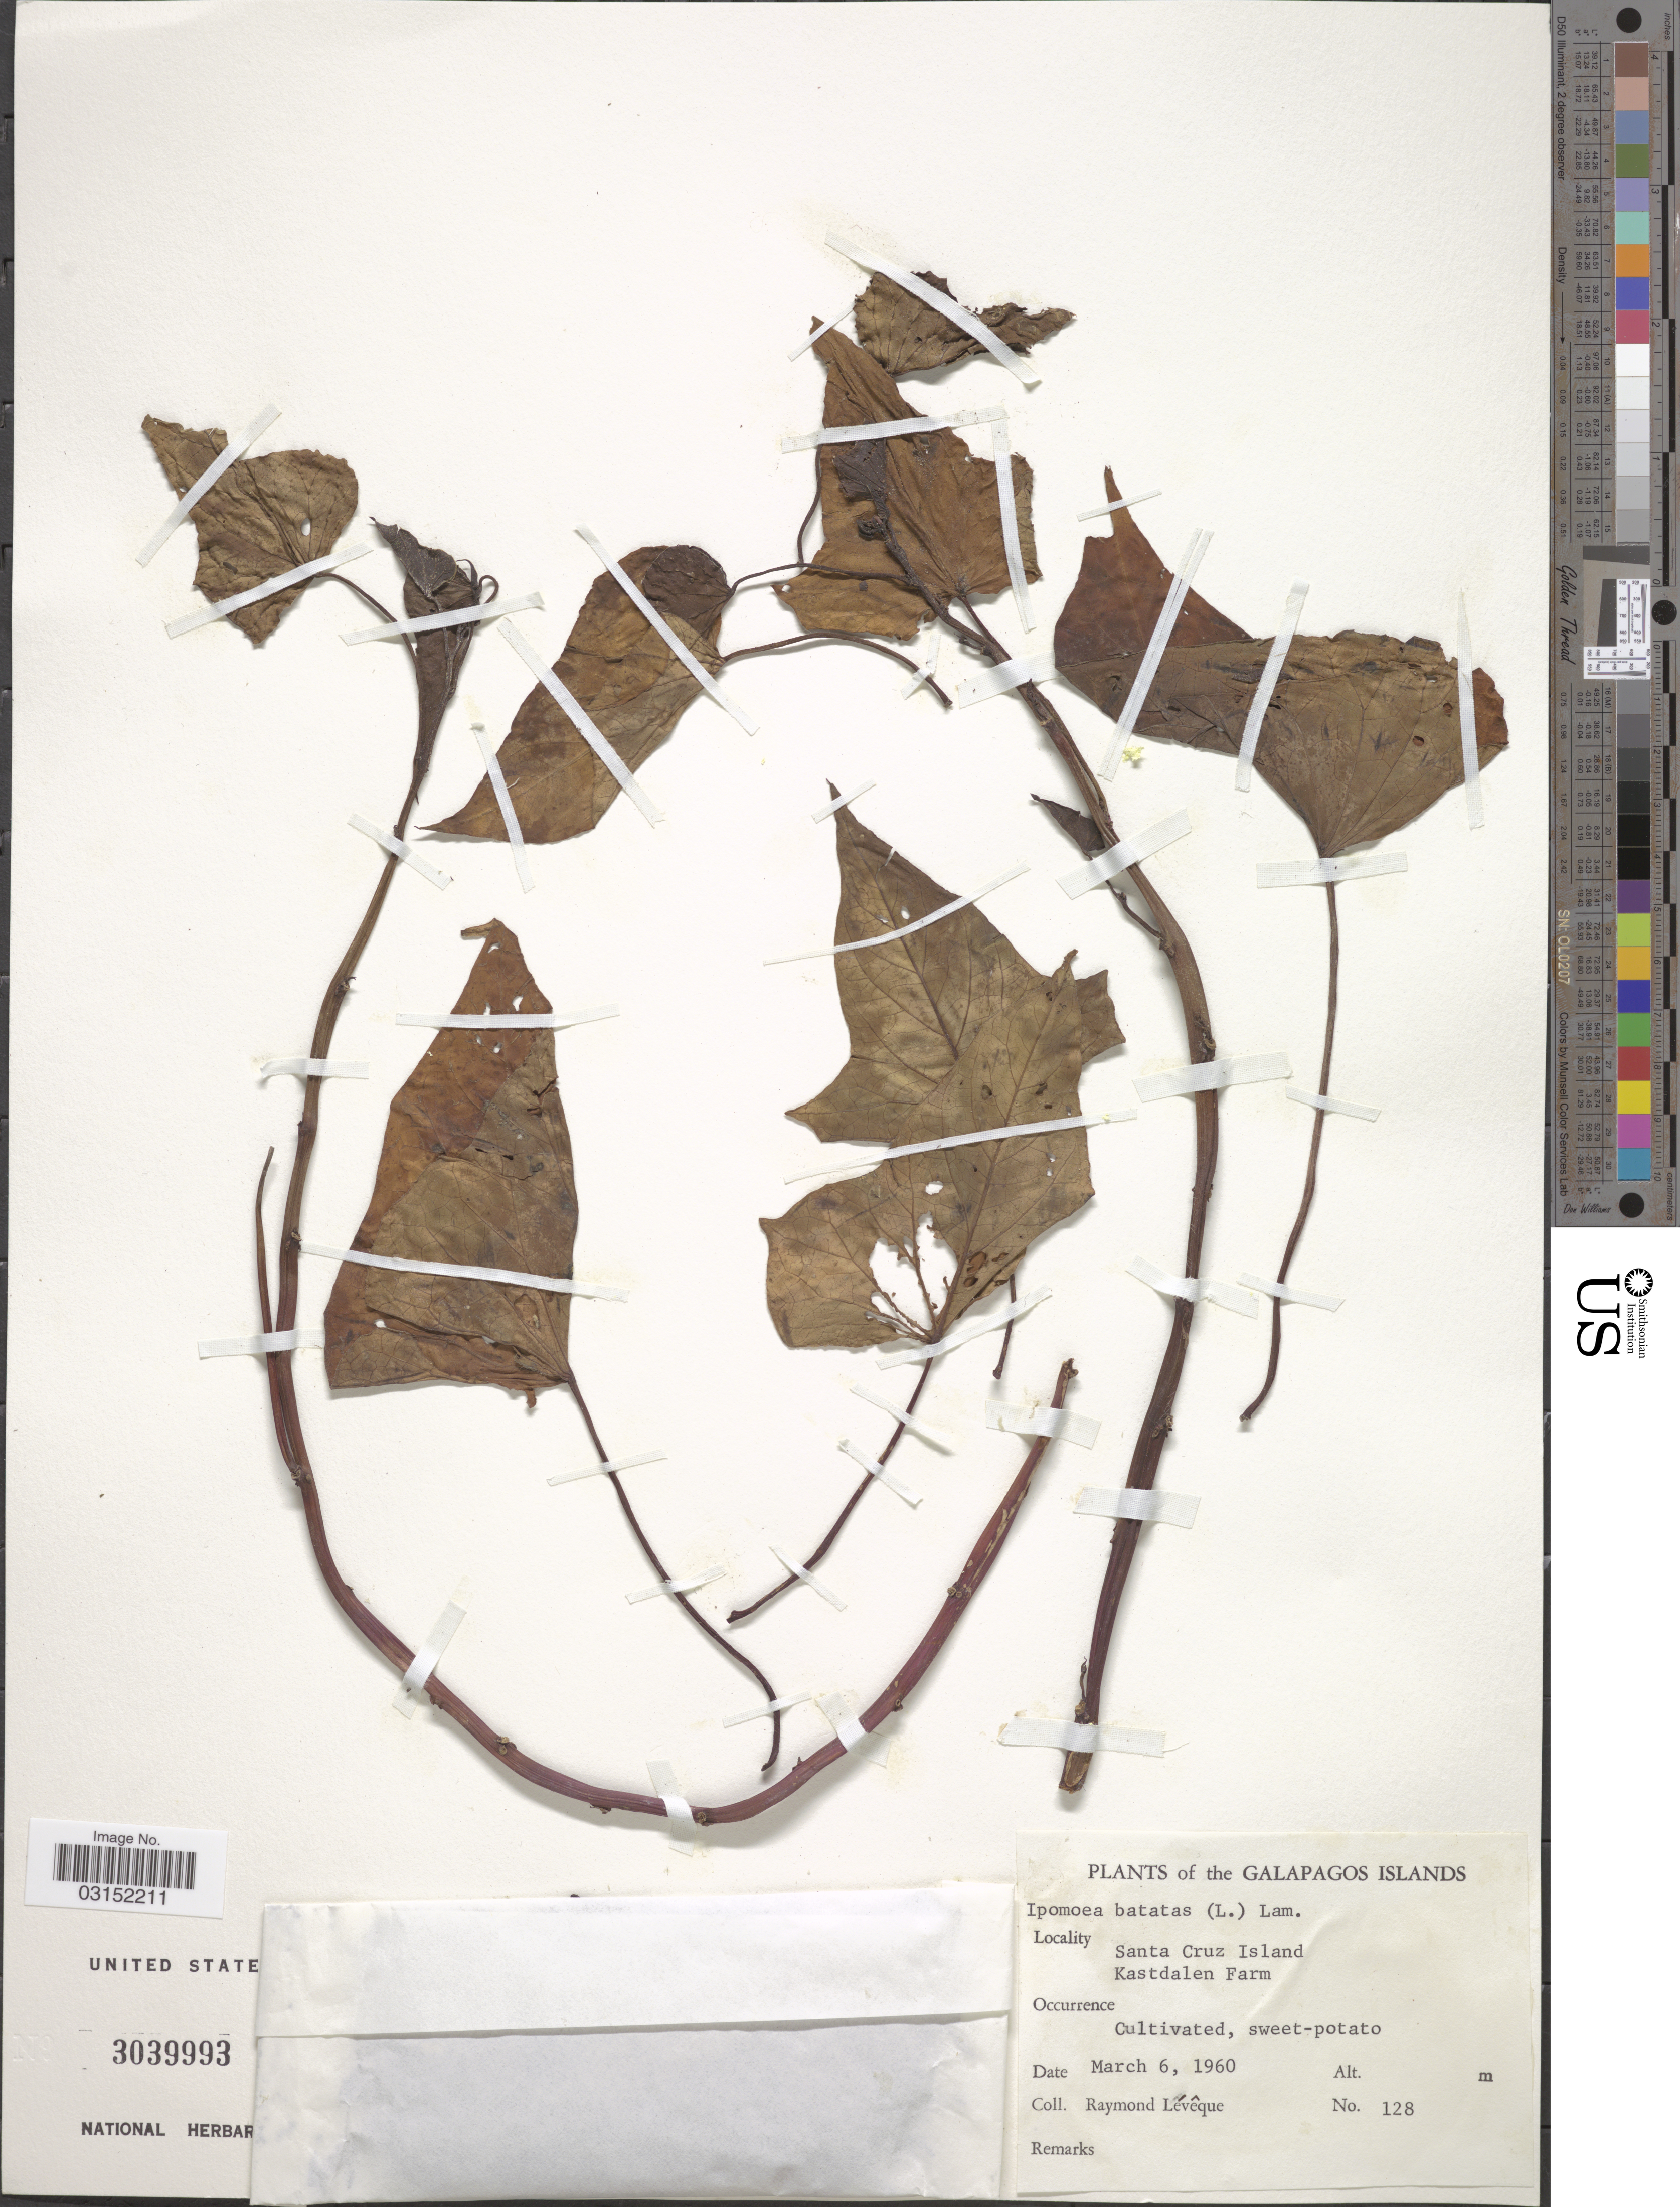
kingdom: Plantae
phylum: Tracheophyta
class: Magnoliopsida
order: Solanales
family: Convolvulaceae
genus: Ipomoea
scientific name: Ipomoea batatas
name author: (L.) Lam.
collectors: R. Lévêque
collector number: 128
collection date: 1960-03-06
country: Ecuador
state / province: Colón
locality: The Galapagos Islands, Santa Cruz Island, Kastdalen Farm.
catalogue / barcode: US 3039993